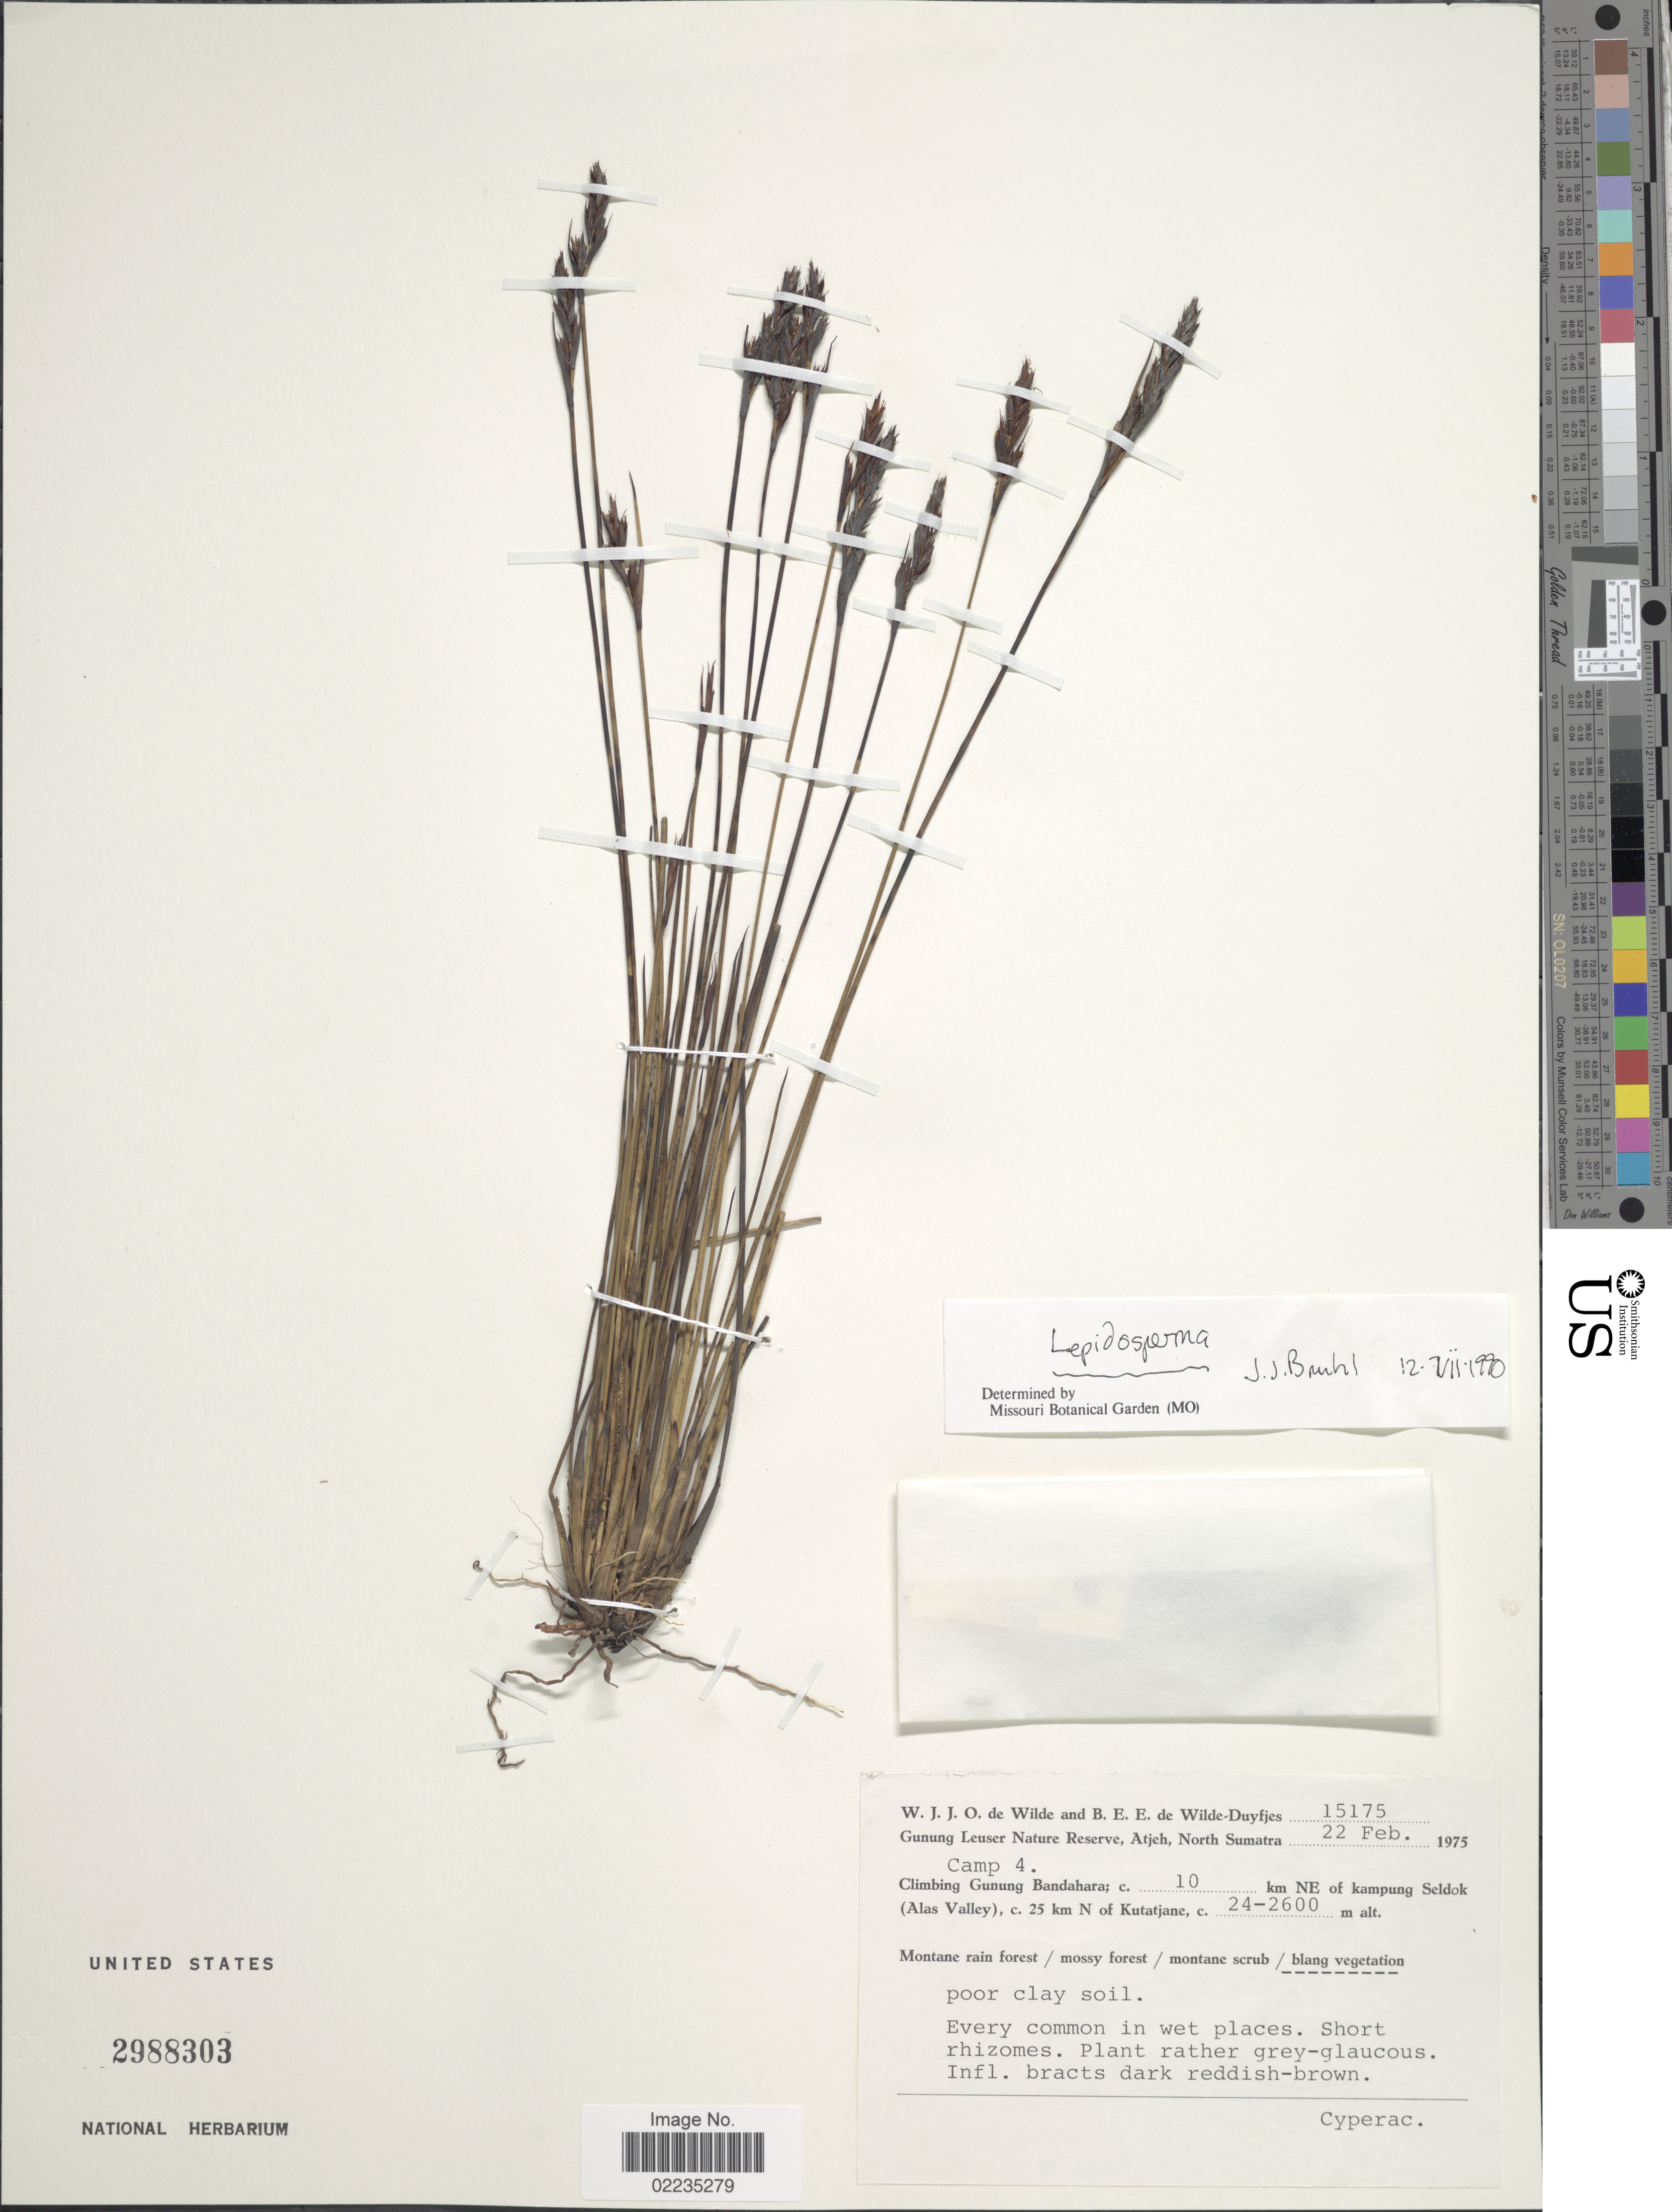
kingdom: Plantae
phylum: Tracheophyta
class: Liliopsida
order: Poales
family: Cyperaceae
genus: Lepidosperma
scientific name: Lepidosperma chinense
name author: Nees & Meyen ex Kunth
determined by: Strong, Mark T., (BOT), Smithsonian Institution - National Museum of Natural History (UNITED STATES)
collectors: W. J. de Wilde & B. E. de Wilde-Duyfjes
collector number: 15175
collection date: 1975-02-22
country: Indonesia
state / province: Sumatra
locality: Gunung Leuser Nature Reserve, Atjeh, North Sumatra, Camp 4, Climbing Gunung Bandahara 10 km NE of kampung Seldok (Alas Valley), 25 km N of Kutatjane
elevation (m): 2400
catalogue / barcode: US 2988303